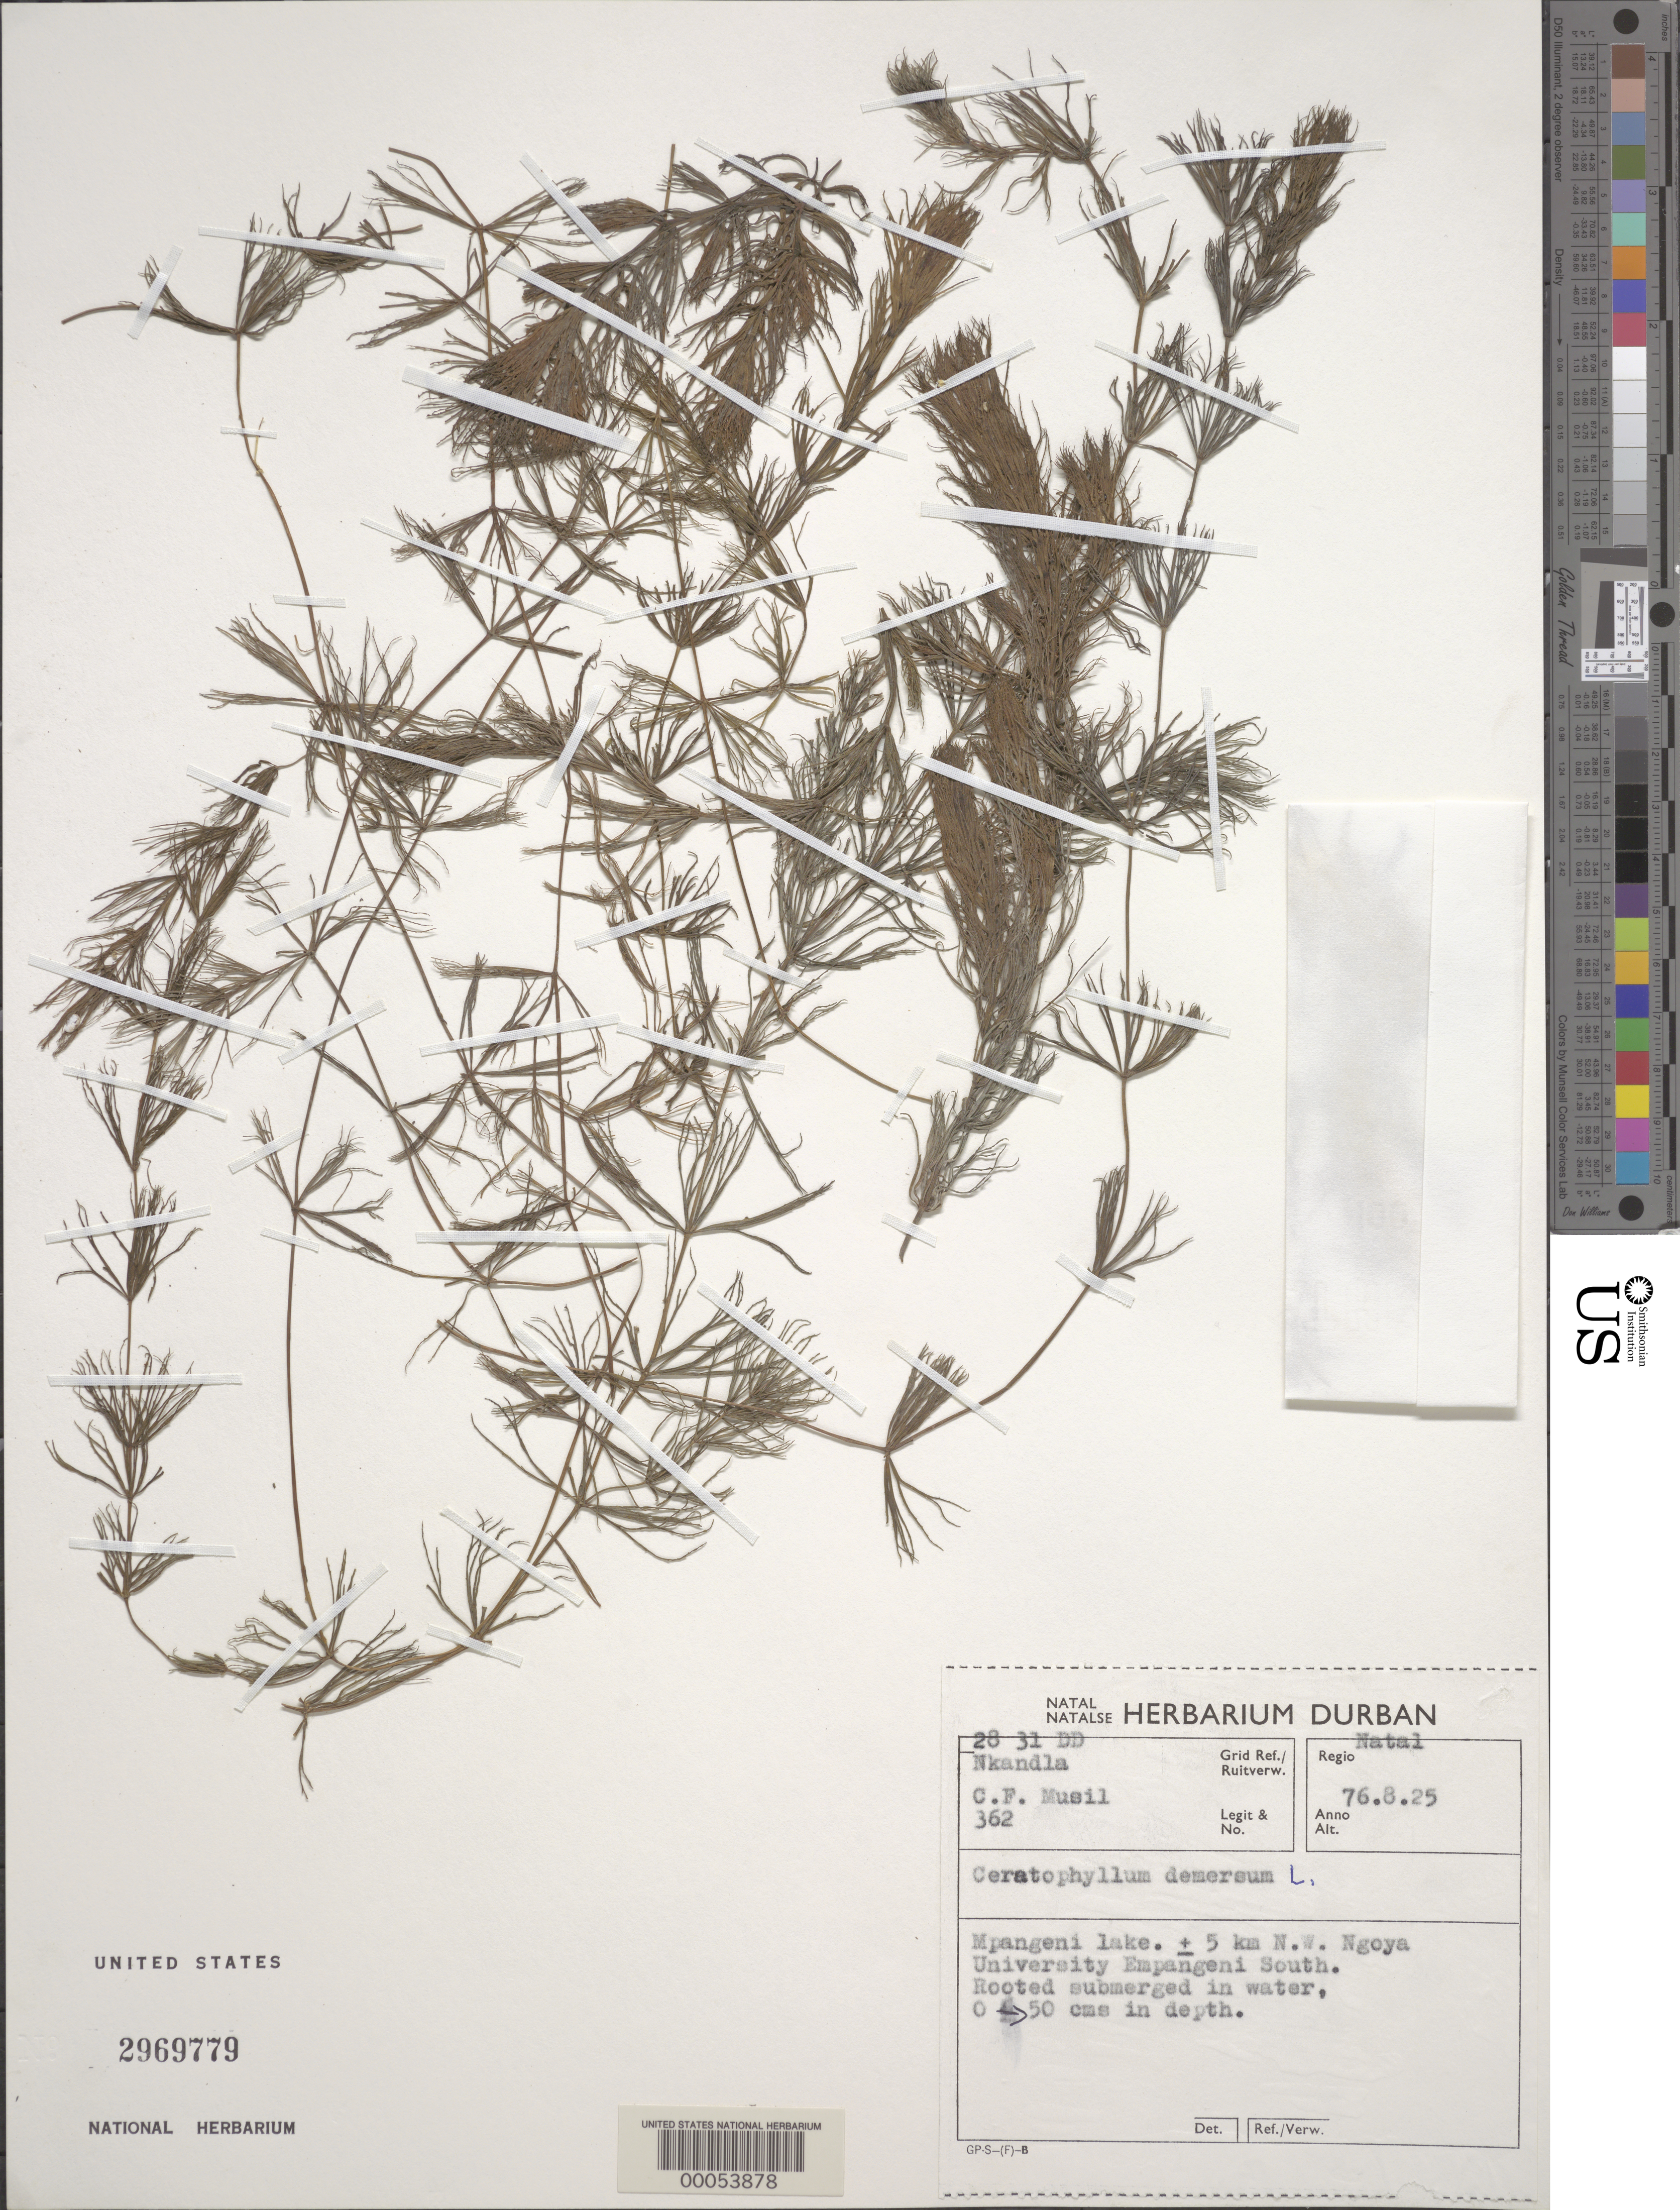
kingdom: Plantae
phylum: Tracheophyta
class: Magnoliopsida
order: Ceratophyllales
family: Ceratophyllaceae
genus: Ceratophyllum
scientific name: Ceratophyllum demersum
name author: L.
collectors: C. Musil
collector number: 362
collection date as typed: Transcribed d/m/y: 25/8/76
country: South Africa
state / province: KwaZulu-Natal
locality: Regio Natal. Grid Ref./Ruitverw. 28 31 DD Nkandla. Mpangeni lake. ± 5 km N.W. Ngoya Univeristy Empangeni South.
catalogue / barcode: US 2969779